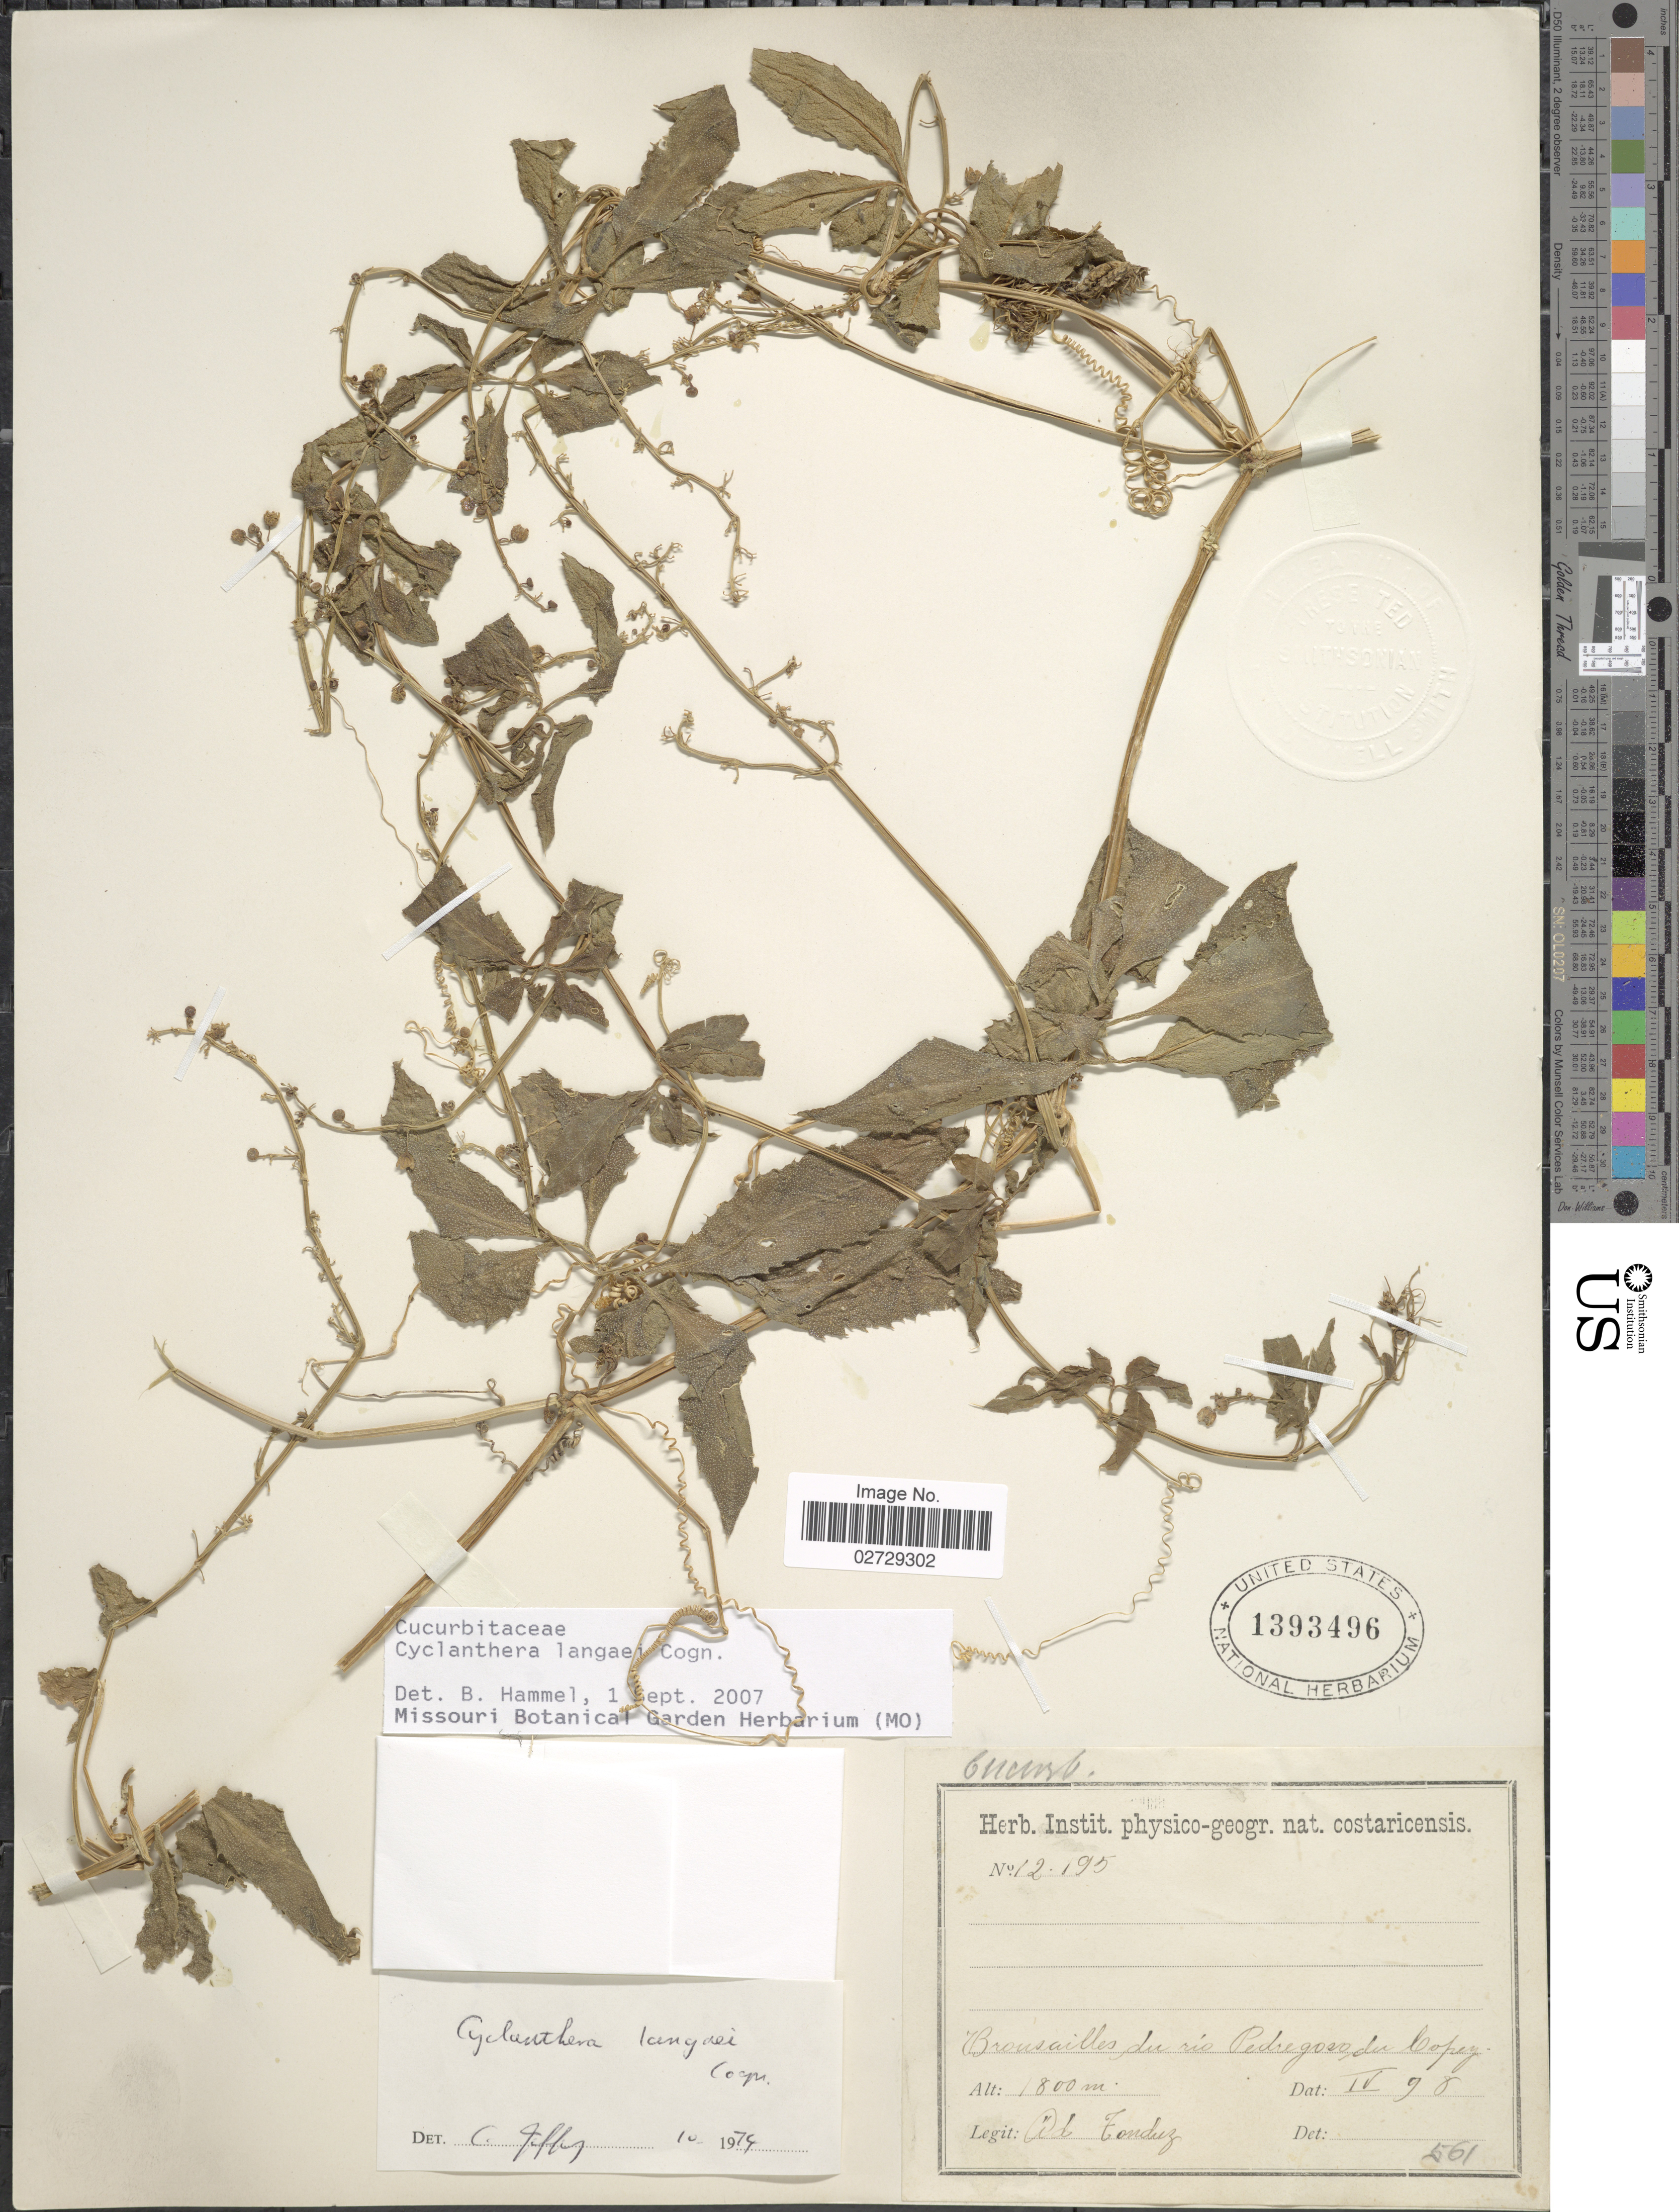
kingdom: Plantae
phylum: Tracheophyta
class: Magnoliopsida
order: Cucurbitales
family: Cucurbitaceae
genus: Cyclanthera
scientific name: Cyclanthera langaei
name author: Cogn.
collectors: A. Tonduz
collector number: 12195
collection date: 1898-04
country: Costa Rica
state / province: San José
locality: Brousailles du rio Pedregoso du Copey.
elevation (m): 1800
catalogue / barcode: US 1393496